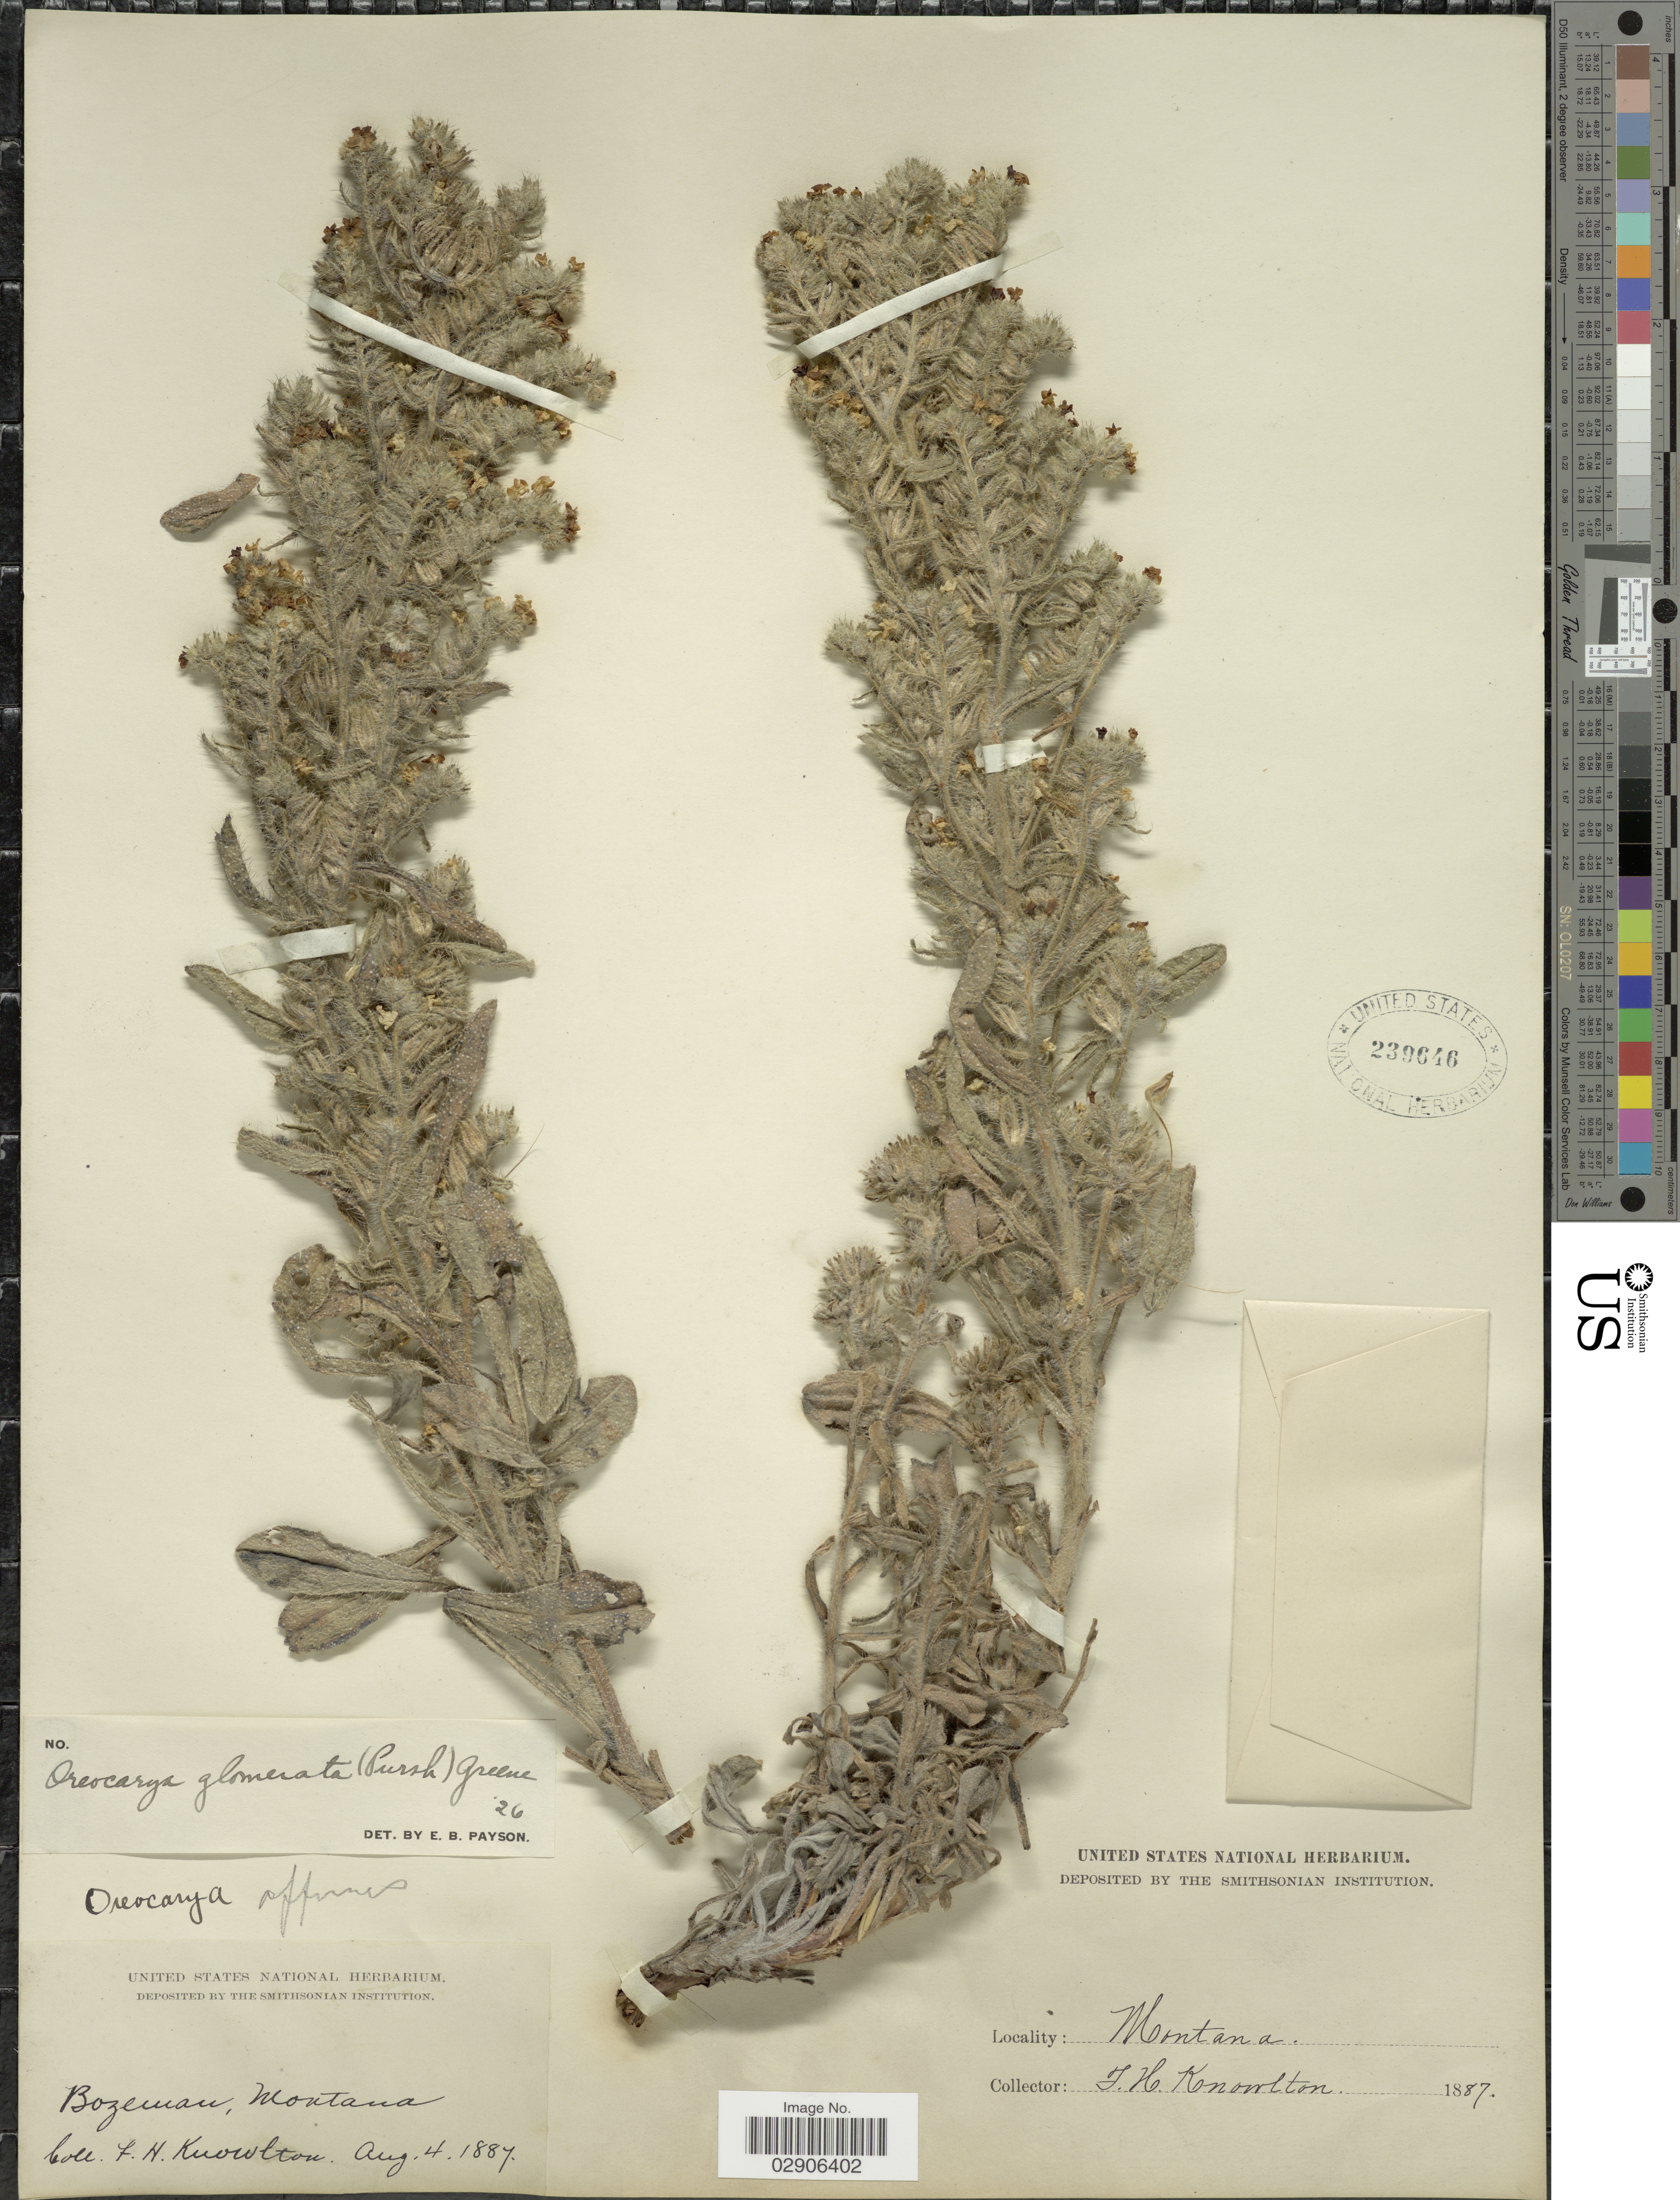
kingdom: Plantae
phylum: Tracheophyta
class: Magnoliopsida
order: Boraginales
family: Boraginaceae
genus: Cryptantha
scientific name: Cryptantha glomerata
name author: (G. Don) Lehm.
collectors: F. H. Knowlton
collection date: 1887-08-04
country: United States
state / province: Montana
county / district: Gallatin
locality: Bozeman.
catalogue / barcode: US 239646